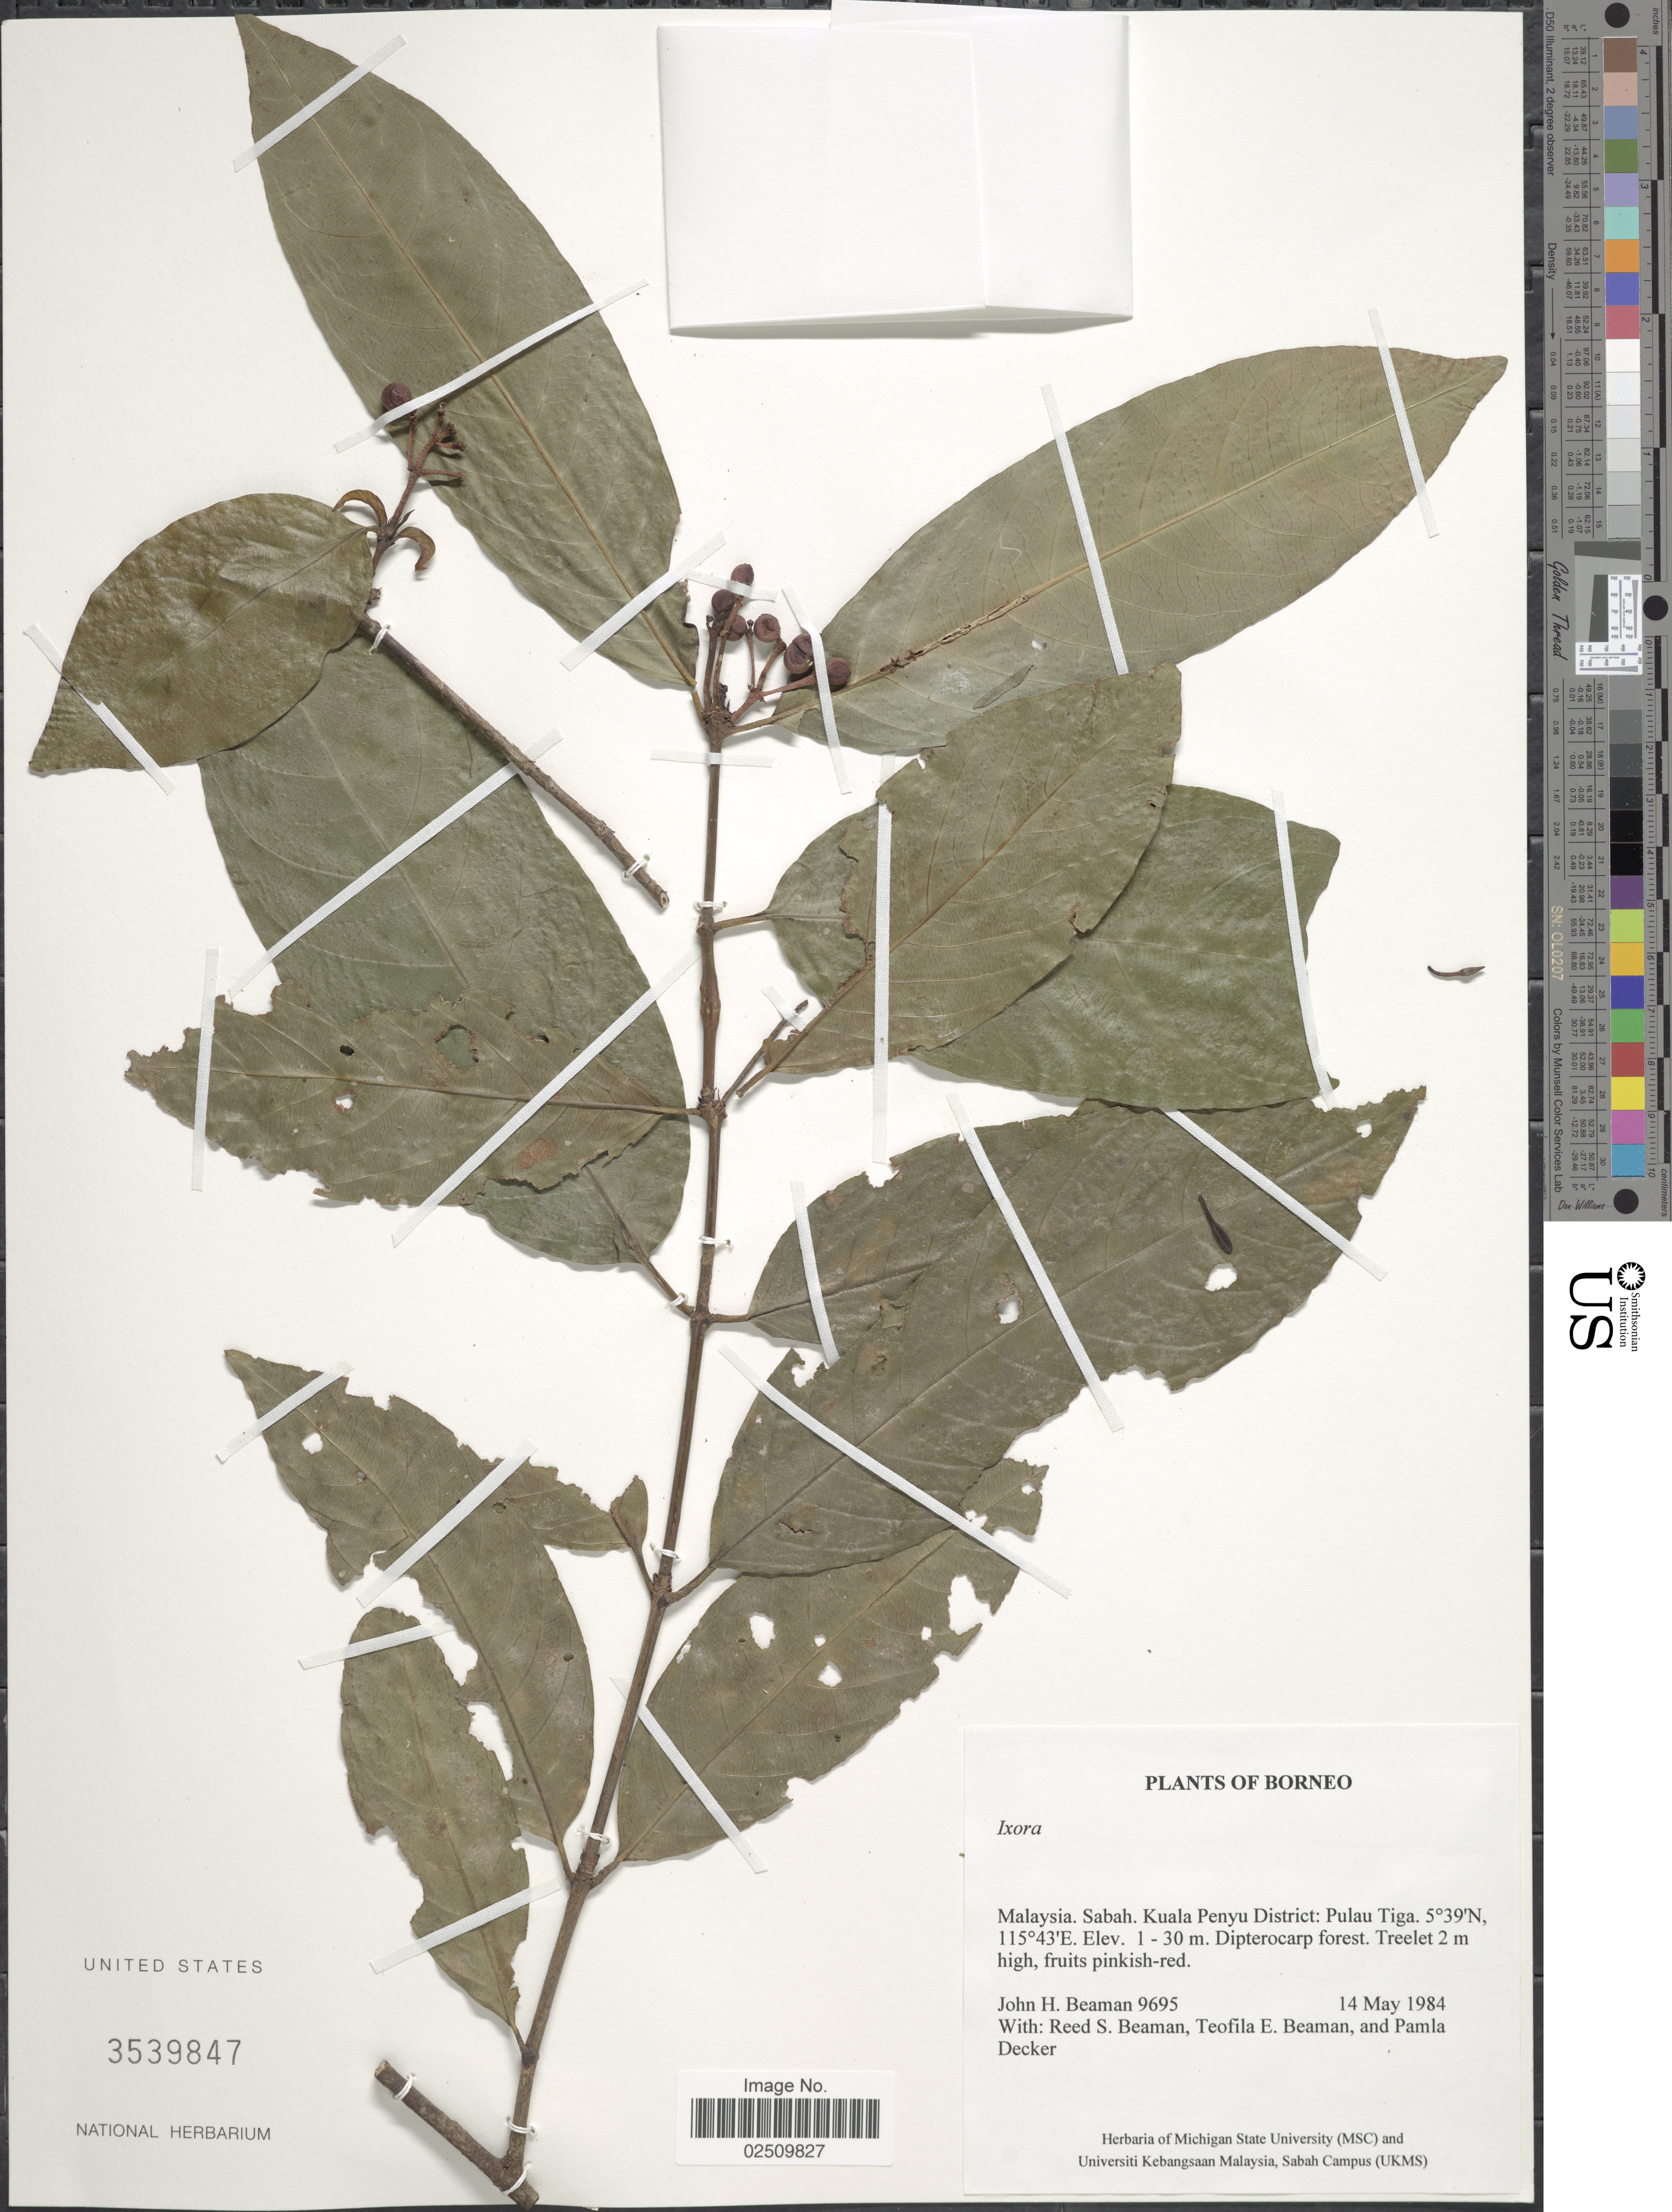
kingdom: Plantae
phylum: Tracheophyta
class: Magnoliopsida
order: Gentianales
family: Rubiaceae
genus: Ixora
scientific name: Ixora sp.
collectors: J. H. Beaman, R. S. Beaman, T. E. Beaman & P. Decker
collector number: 9695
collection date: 1984-05-14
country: Malaysia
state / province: Sabah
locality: Borneo. Kuala Penyu District: Pulau Tiga.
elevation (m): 1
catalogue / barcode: US 3539847